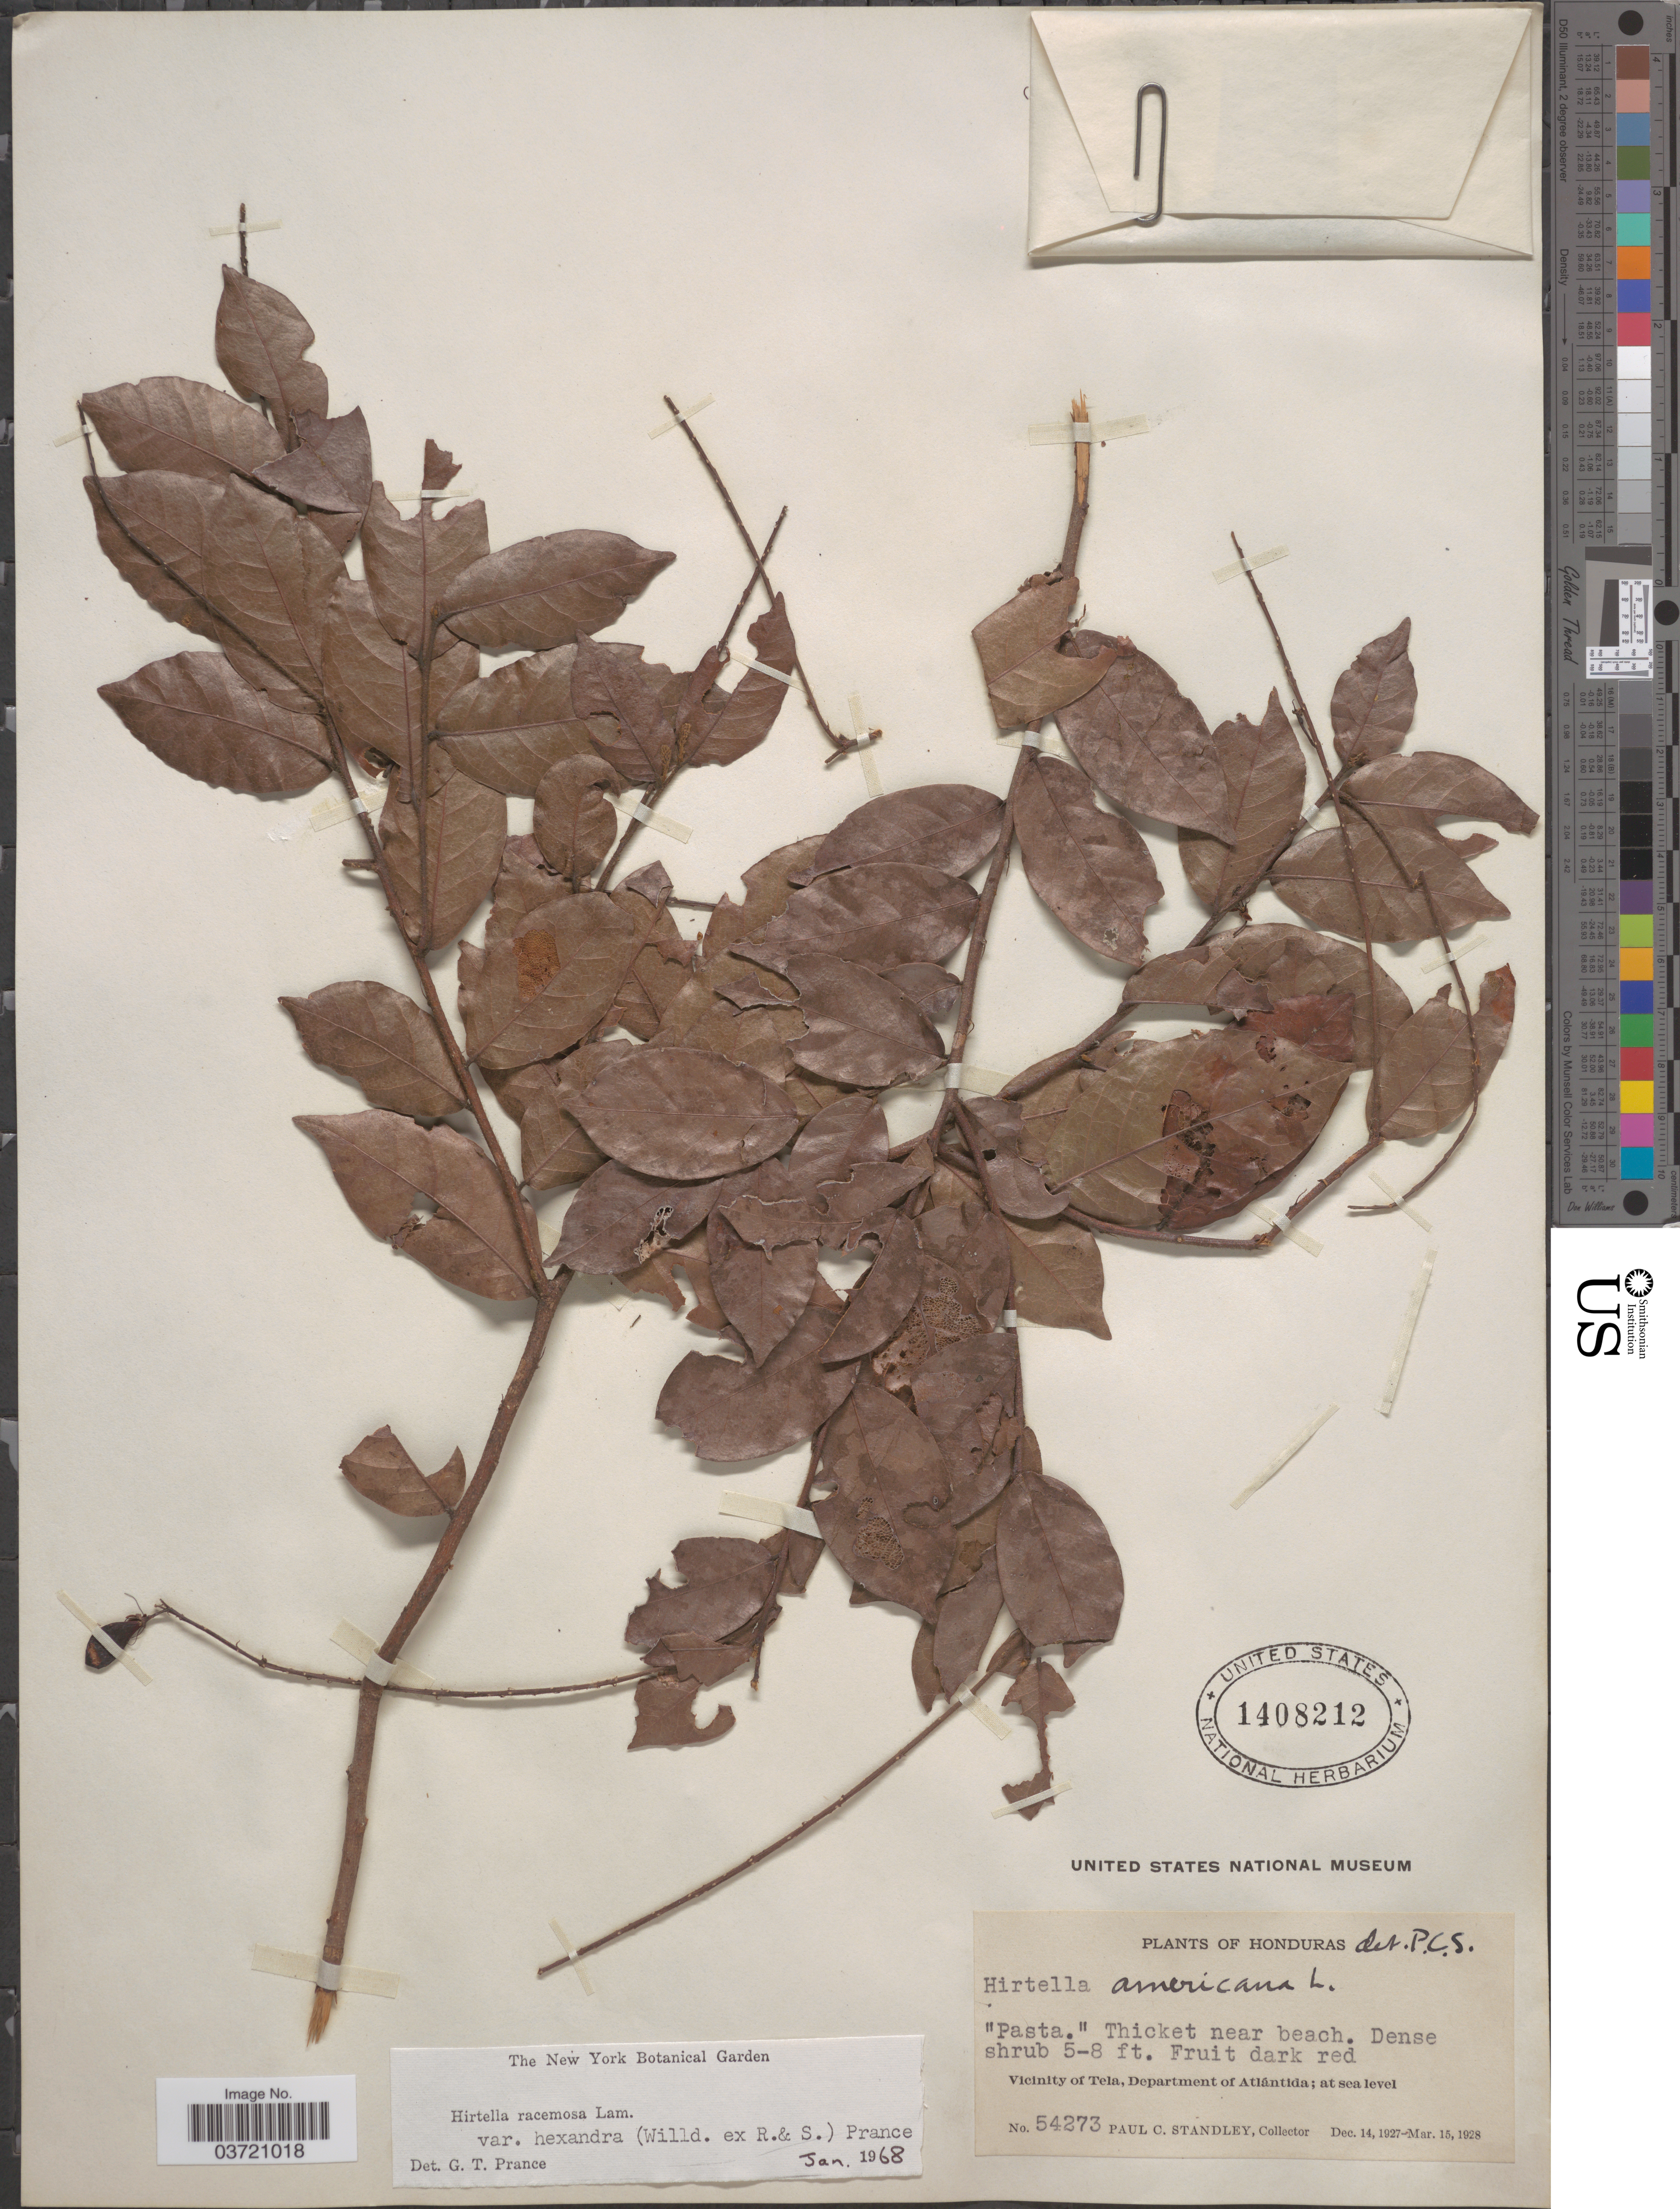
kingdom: Plantae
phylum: Tracheophyta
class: Magnoliopsida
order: Malpighiales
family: Chrysobalanaceae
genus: Hirtella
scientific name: Hirtella racemosa var. hexandra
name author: (Willd. ex Roem. & Schult.) Prance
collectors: P. C. Standley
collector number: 54273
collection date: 1927-12-14/1928-03-15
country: Honduras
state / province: Atlantida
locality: Vicinity of Tela, Department of Atlántida.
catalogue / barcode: US 1408212